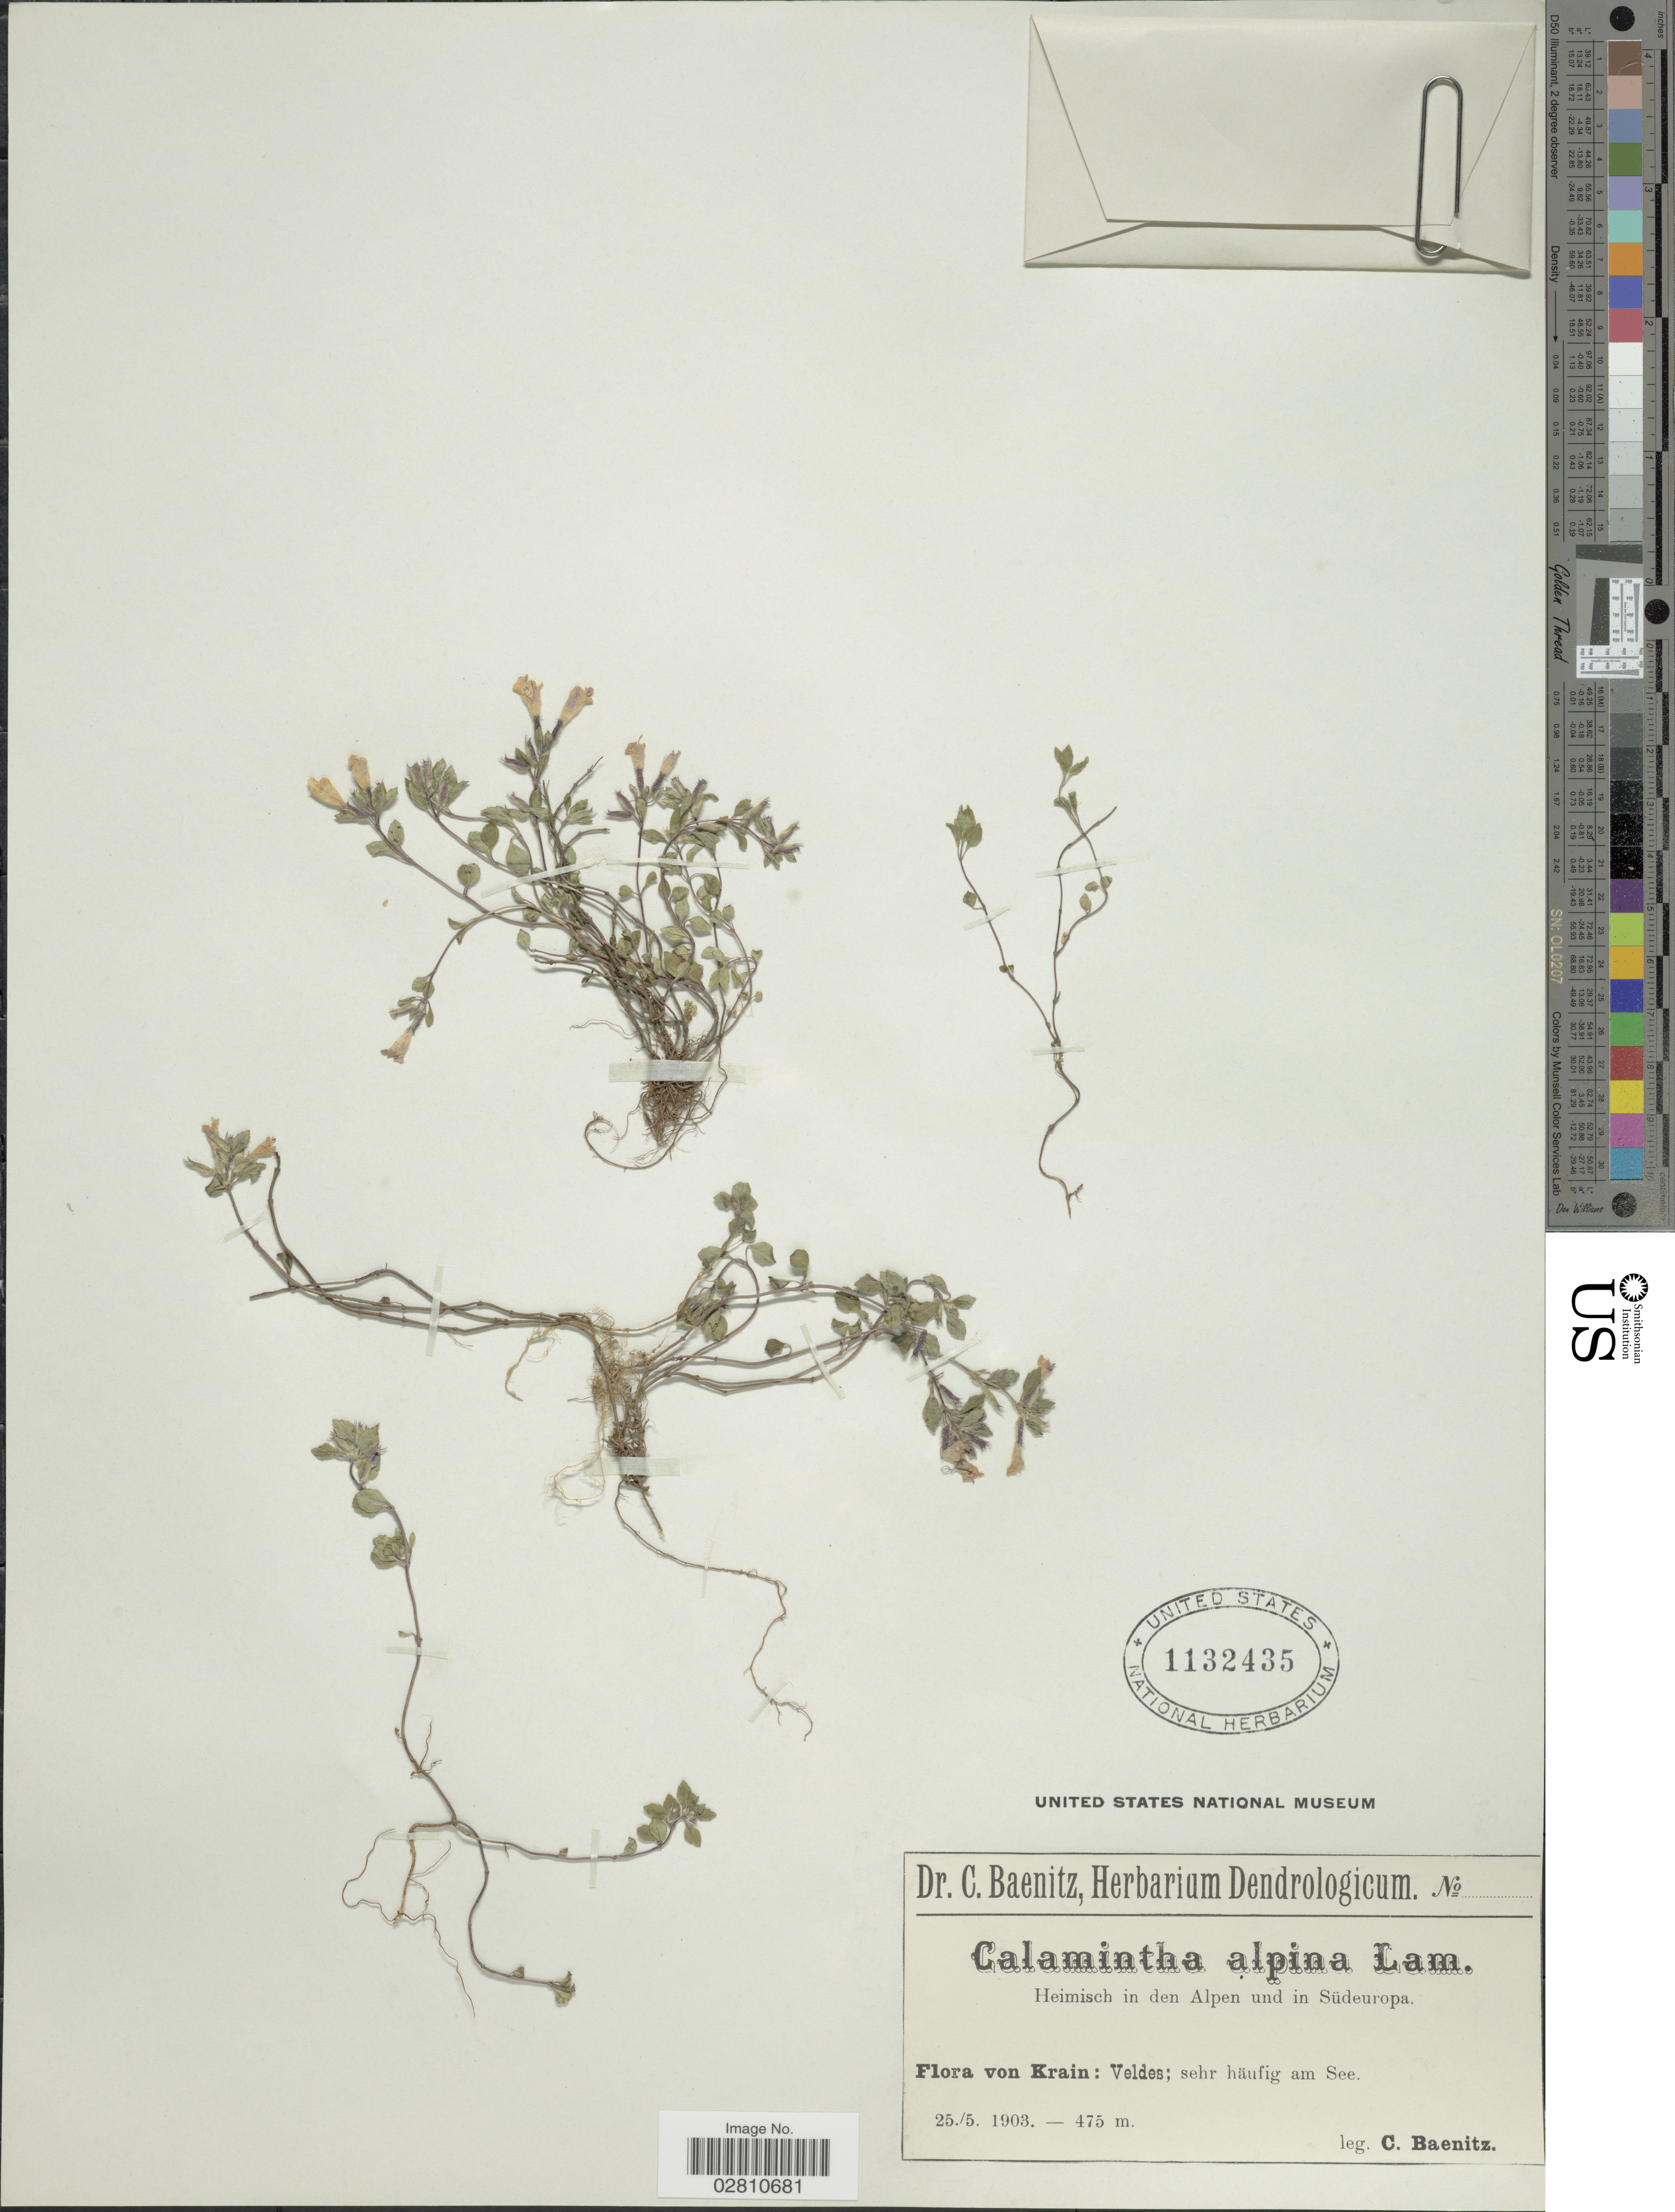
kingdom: Plantae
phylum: Tracheophyta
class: Magnoliopsida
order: Lamiales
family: Lamiaceae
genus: Clinopodium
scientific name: Clinopodium alpinum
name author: (L.) Kuntze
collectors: C. G. Baenitz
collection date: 1903-05-25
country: Slovenia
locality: Krain: Veldes; sehr häufig am See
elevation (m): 475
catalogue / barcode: US 1132435